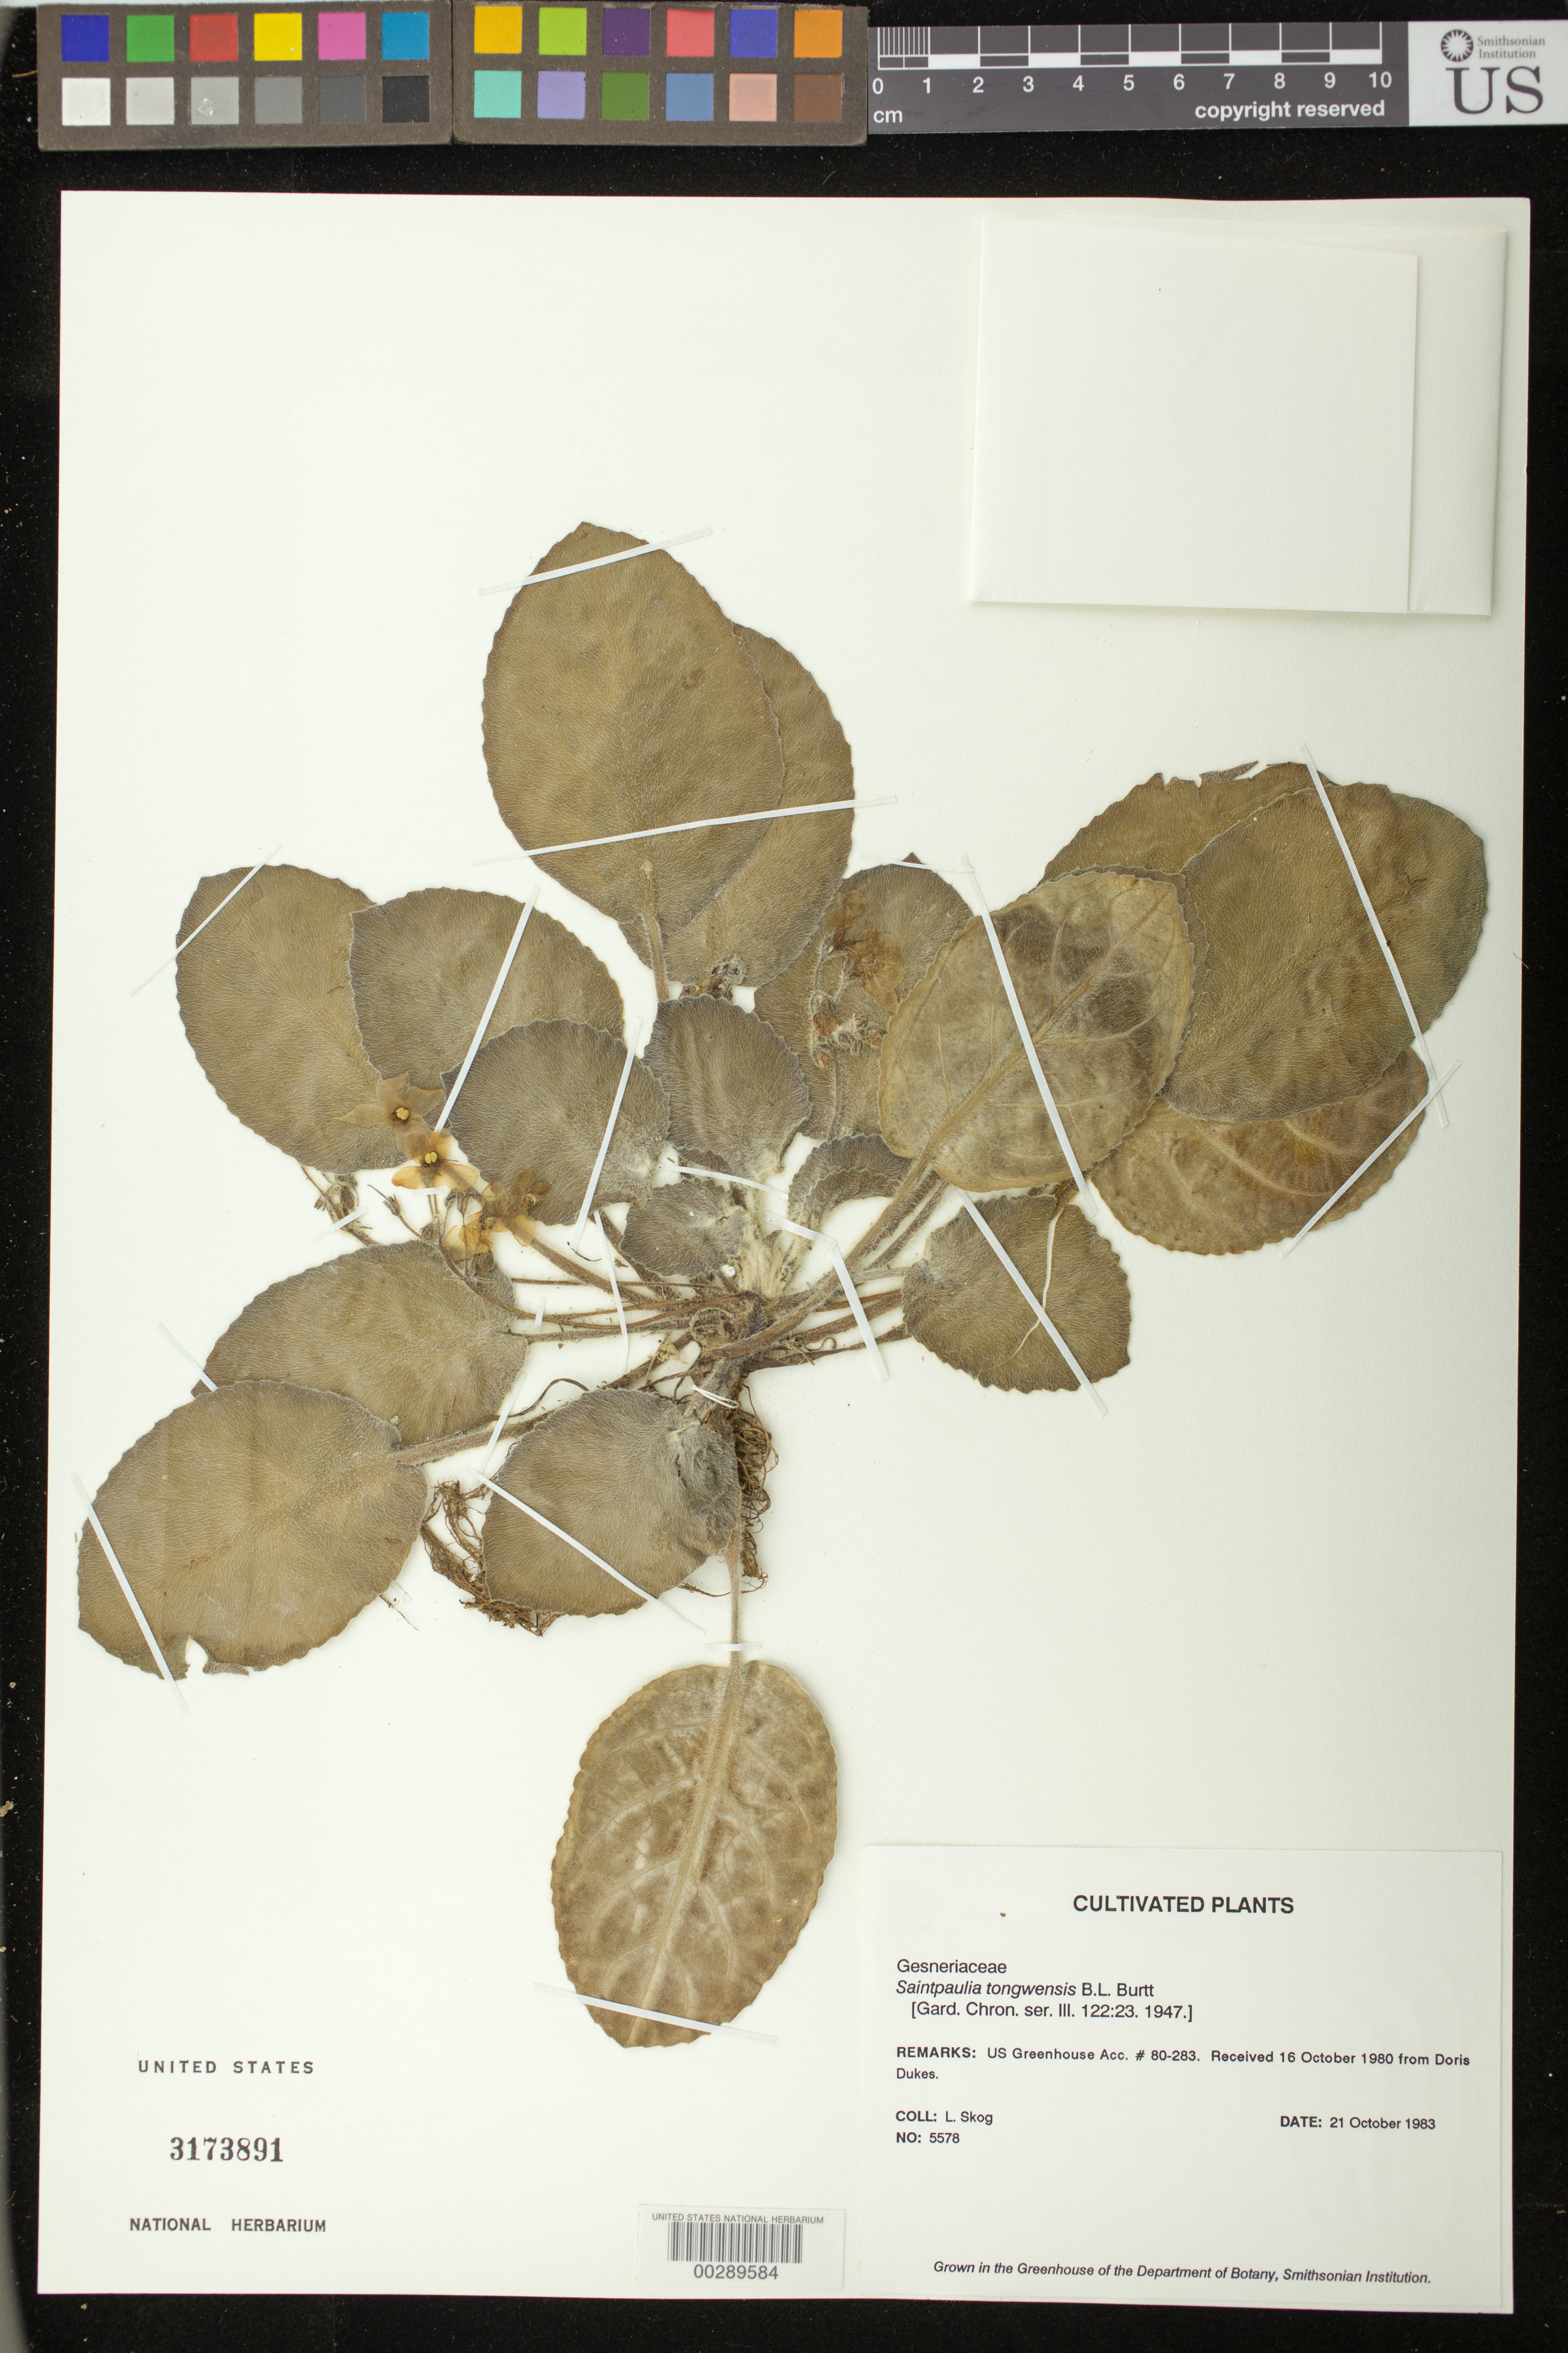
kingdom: Plantae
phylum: Tracheophyta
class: Magnoliopsida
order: Lamiales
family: Gesneriaceae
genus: Streptocarpus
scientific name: Streptocarpus ionanthus subsp. ionanthus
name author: (H. Wendl.) Christenh.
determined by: Skog, Laurence E.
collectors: L. E. Skog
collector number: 5578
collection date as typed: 21 Oct 1983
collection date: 1983-10-21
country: United States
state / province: District of Columbia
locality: Greenhouse of the Dept. Botany, Smithsonian Institution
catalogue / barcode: US 3173891